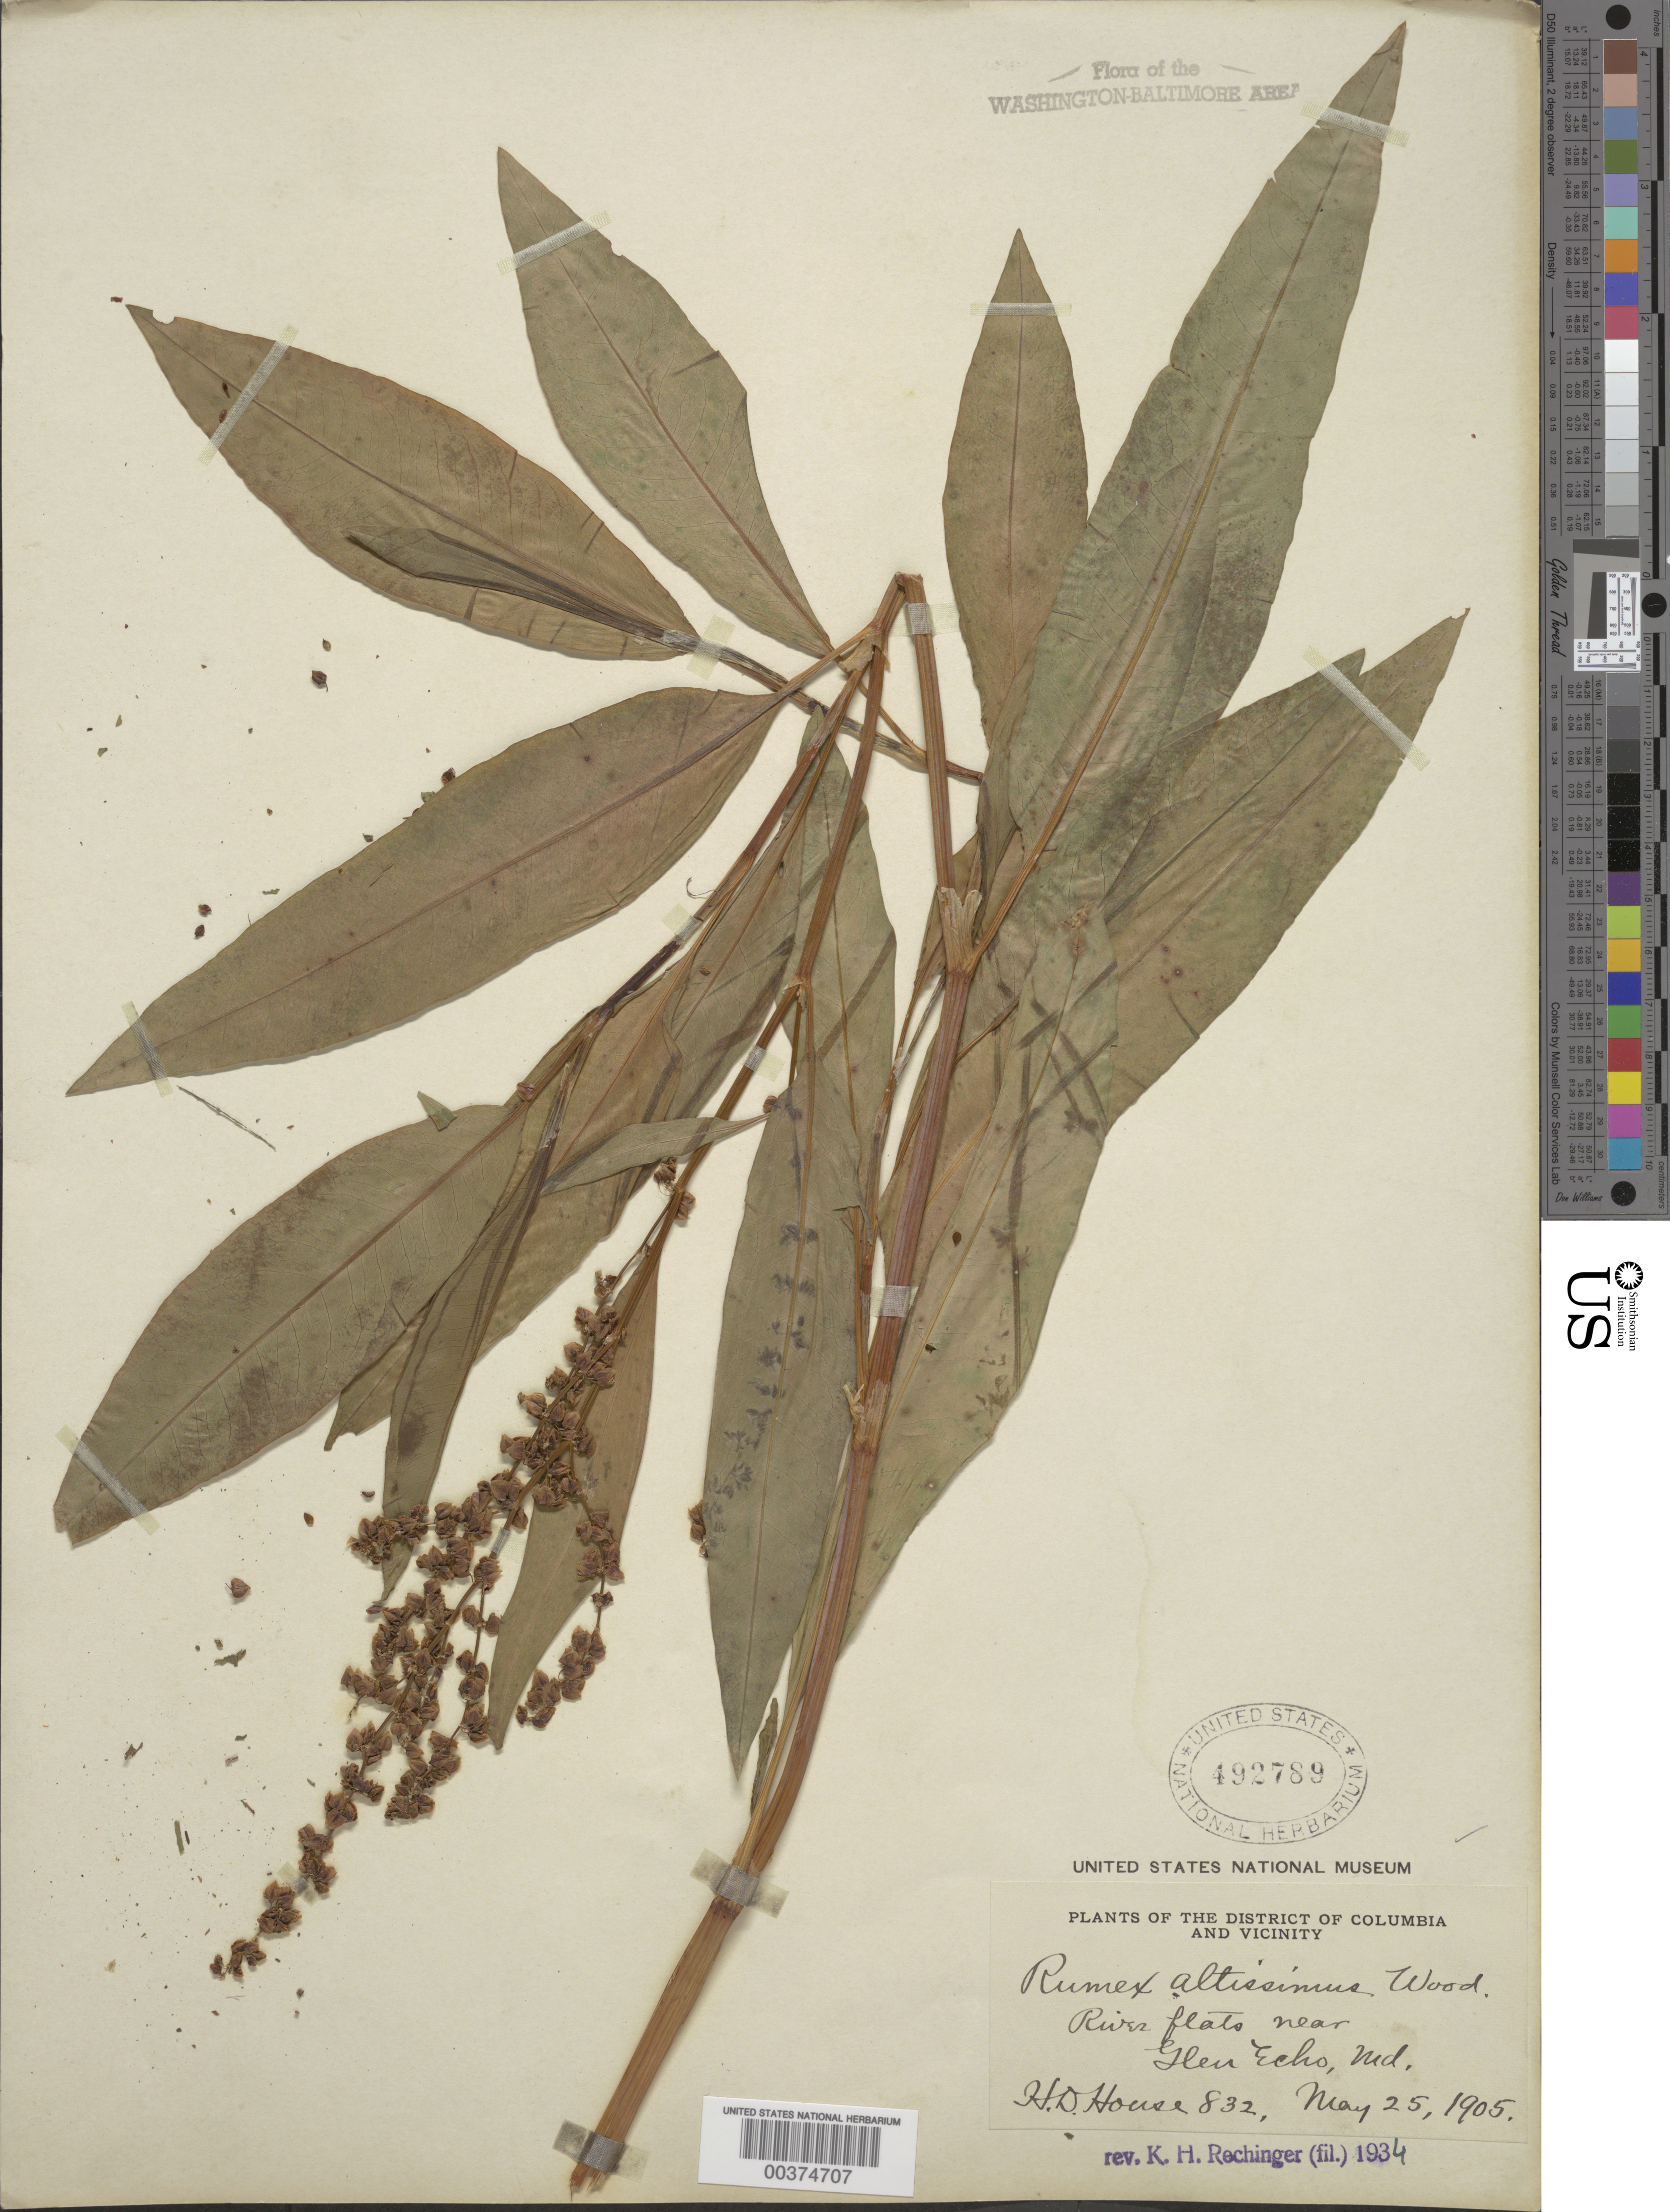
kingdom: Plantae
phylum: Tracheophyta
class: Magnoliopsida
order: Caryophyllales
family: Polygonaceae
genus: Rumex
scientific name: Rumex altissimus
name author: Alph. Wood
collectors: H. D. House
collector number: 832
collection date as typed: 25 May 1905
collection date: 1905-05-25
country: United States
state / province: Maryland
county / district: Montgomery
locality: Glen Echo, river flats C. & O. Canal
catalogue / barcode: US 492789